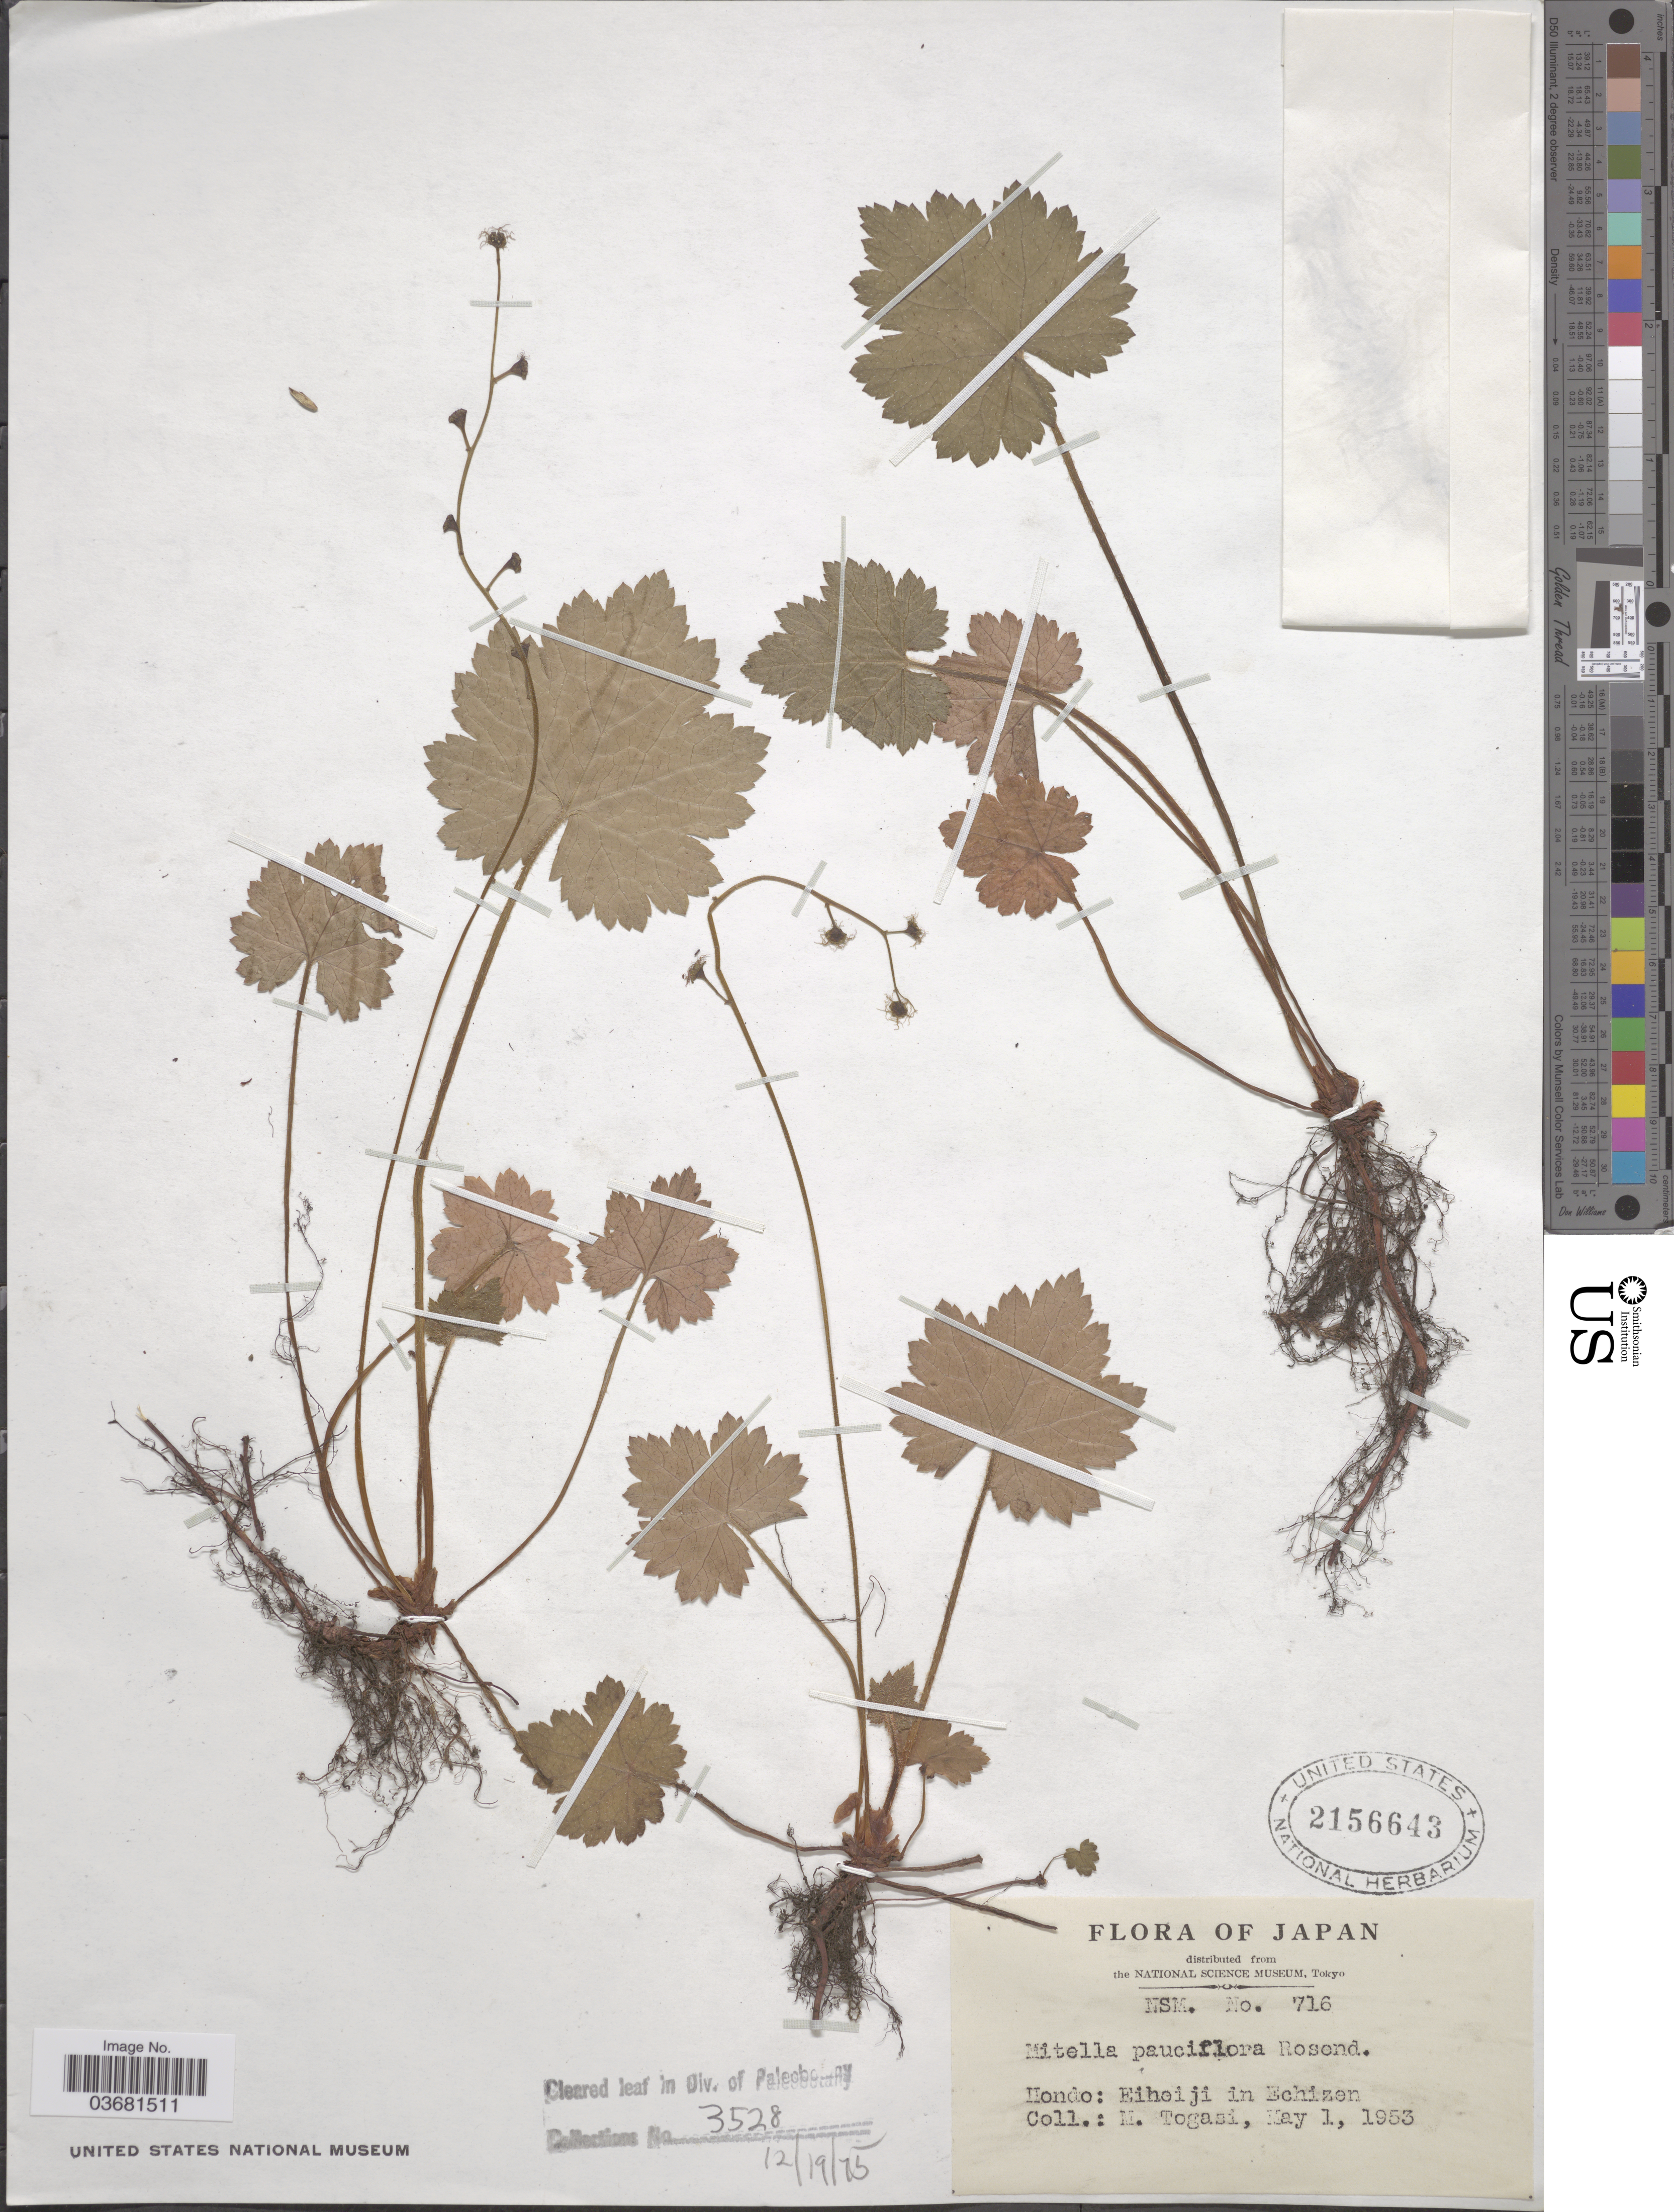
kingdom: Plantae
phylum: Tracheophyta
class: Magnoliopsida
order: Saxifragales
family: Saxifragaceae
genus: Mitella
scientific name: Mitella pauciflora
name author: Rosend.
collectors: M. Togashi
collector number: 716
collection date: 1953-05-01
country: Japan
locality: Hondo: Eiheiji in Echizen.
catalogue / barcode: US 2156643